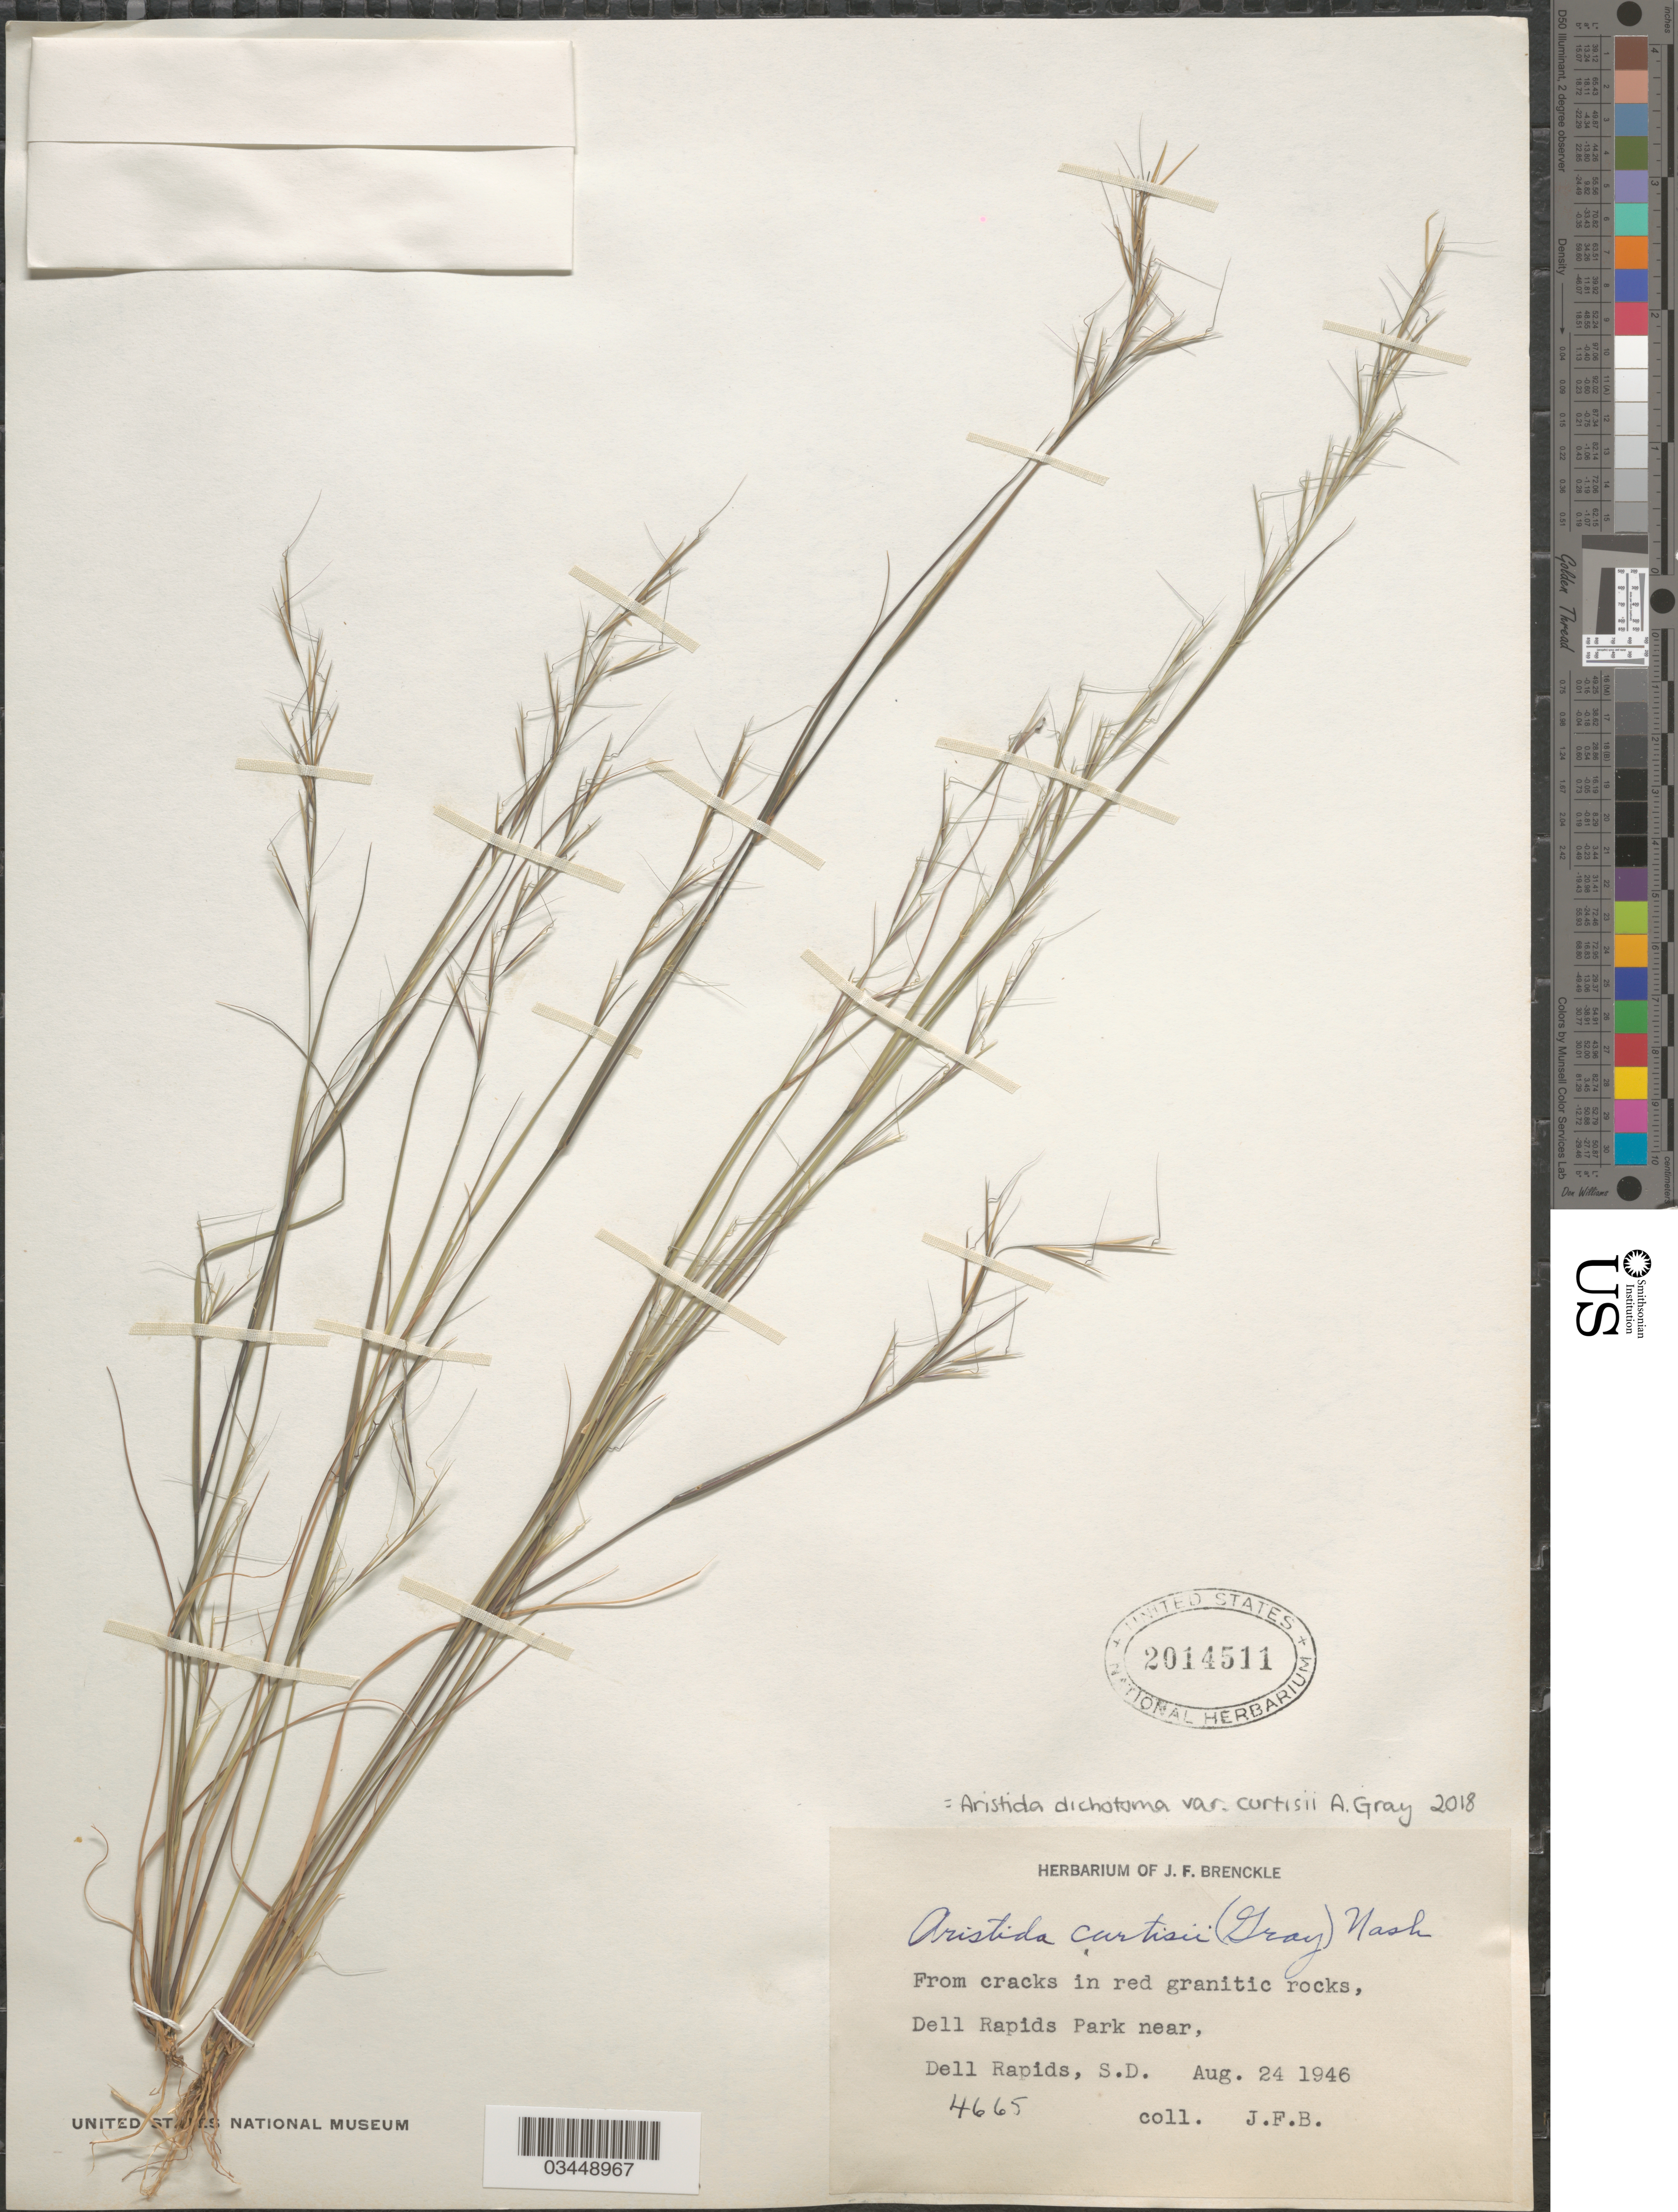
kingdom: Plantae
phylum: Tracheophyta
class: Liliopsida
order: Poales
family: Poaceae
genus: Aristida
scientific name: Aristida dichotoma var. curtisii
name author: A. Gray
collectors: J. Brenckle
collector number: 4665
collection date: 1946-08-24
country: United States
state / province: South Dakota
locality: Dell Rapids Park near, Dell Rapids.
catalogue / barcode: US 2014511